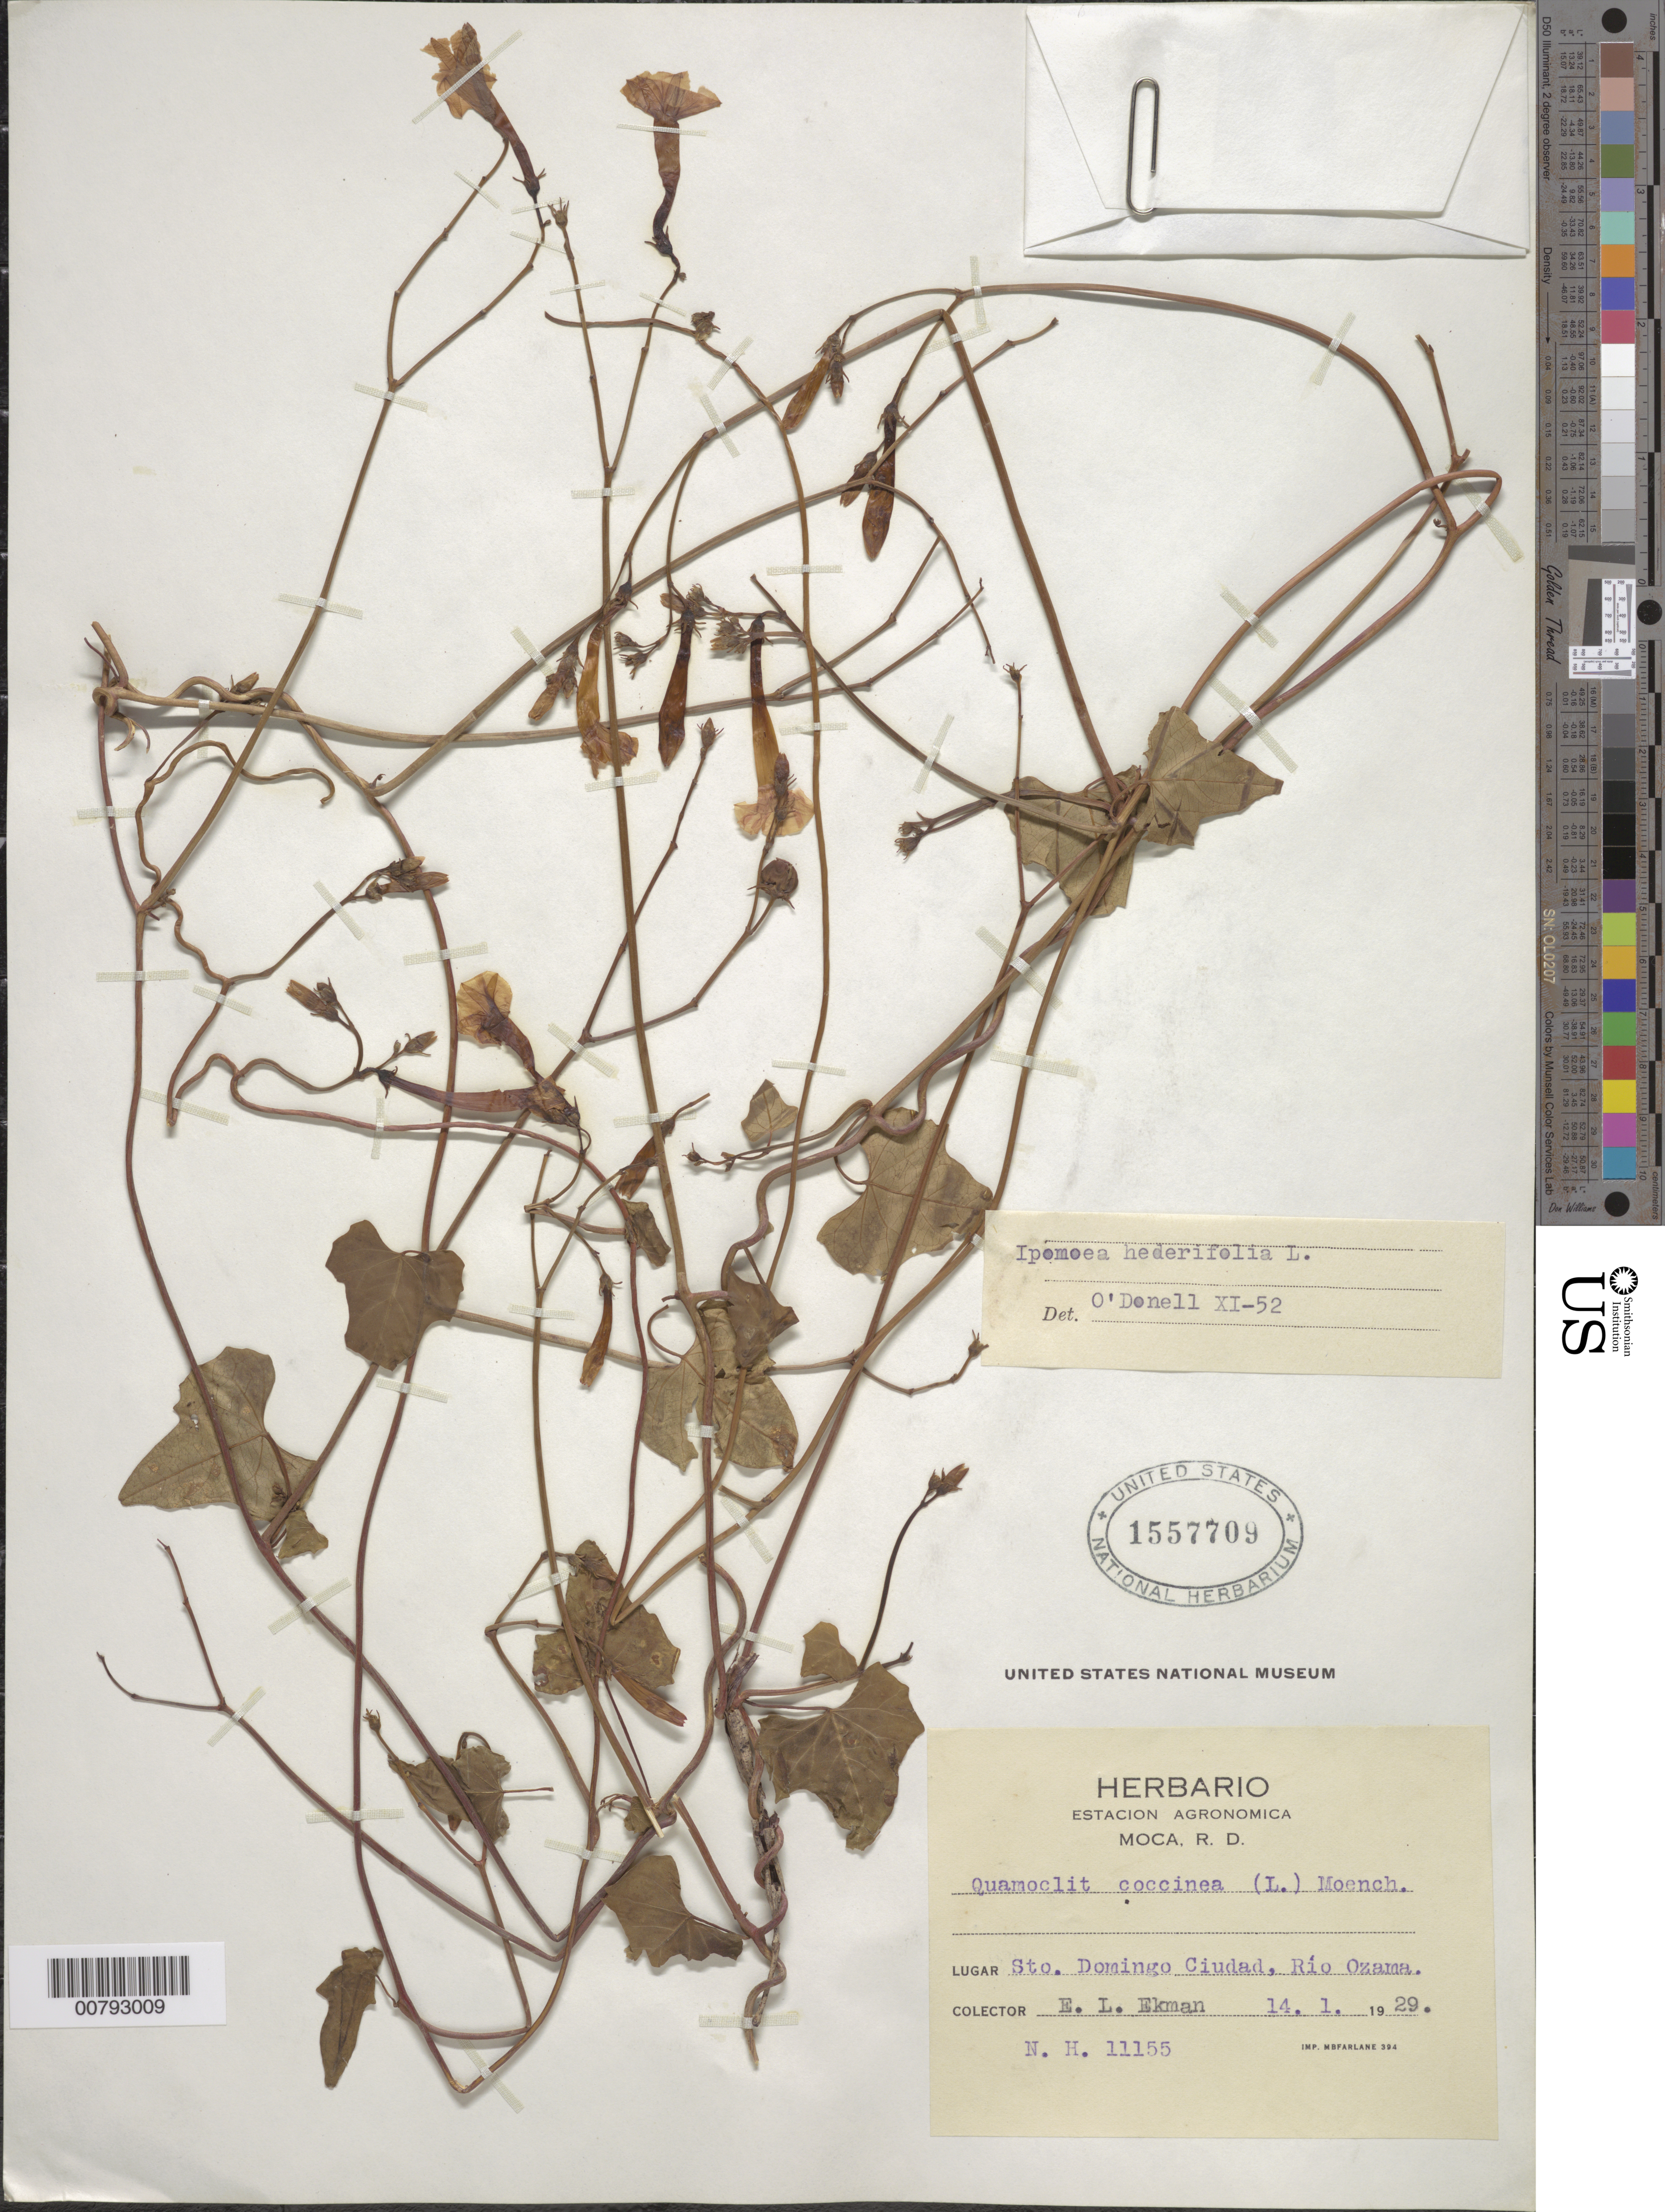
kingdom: Plantae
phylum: Tracheophyta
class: Magnoliopsida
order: Solanales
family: Convolvulaceae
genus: Ipomoea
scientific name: Ipomoea hederifolia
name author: L.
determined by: O'Donnell, --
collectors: E. L. Ekman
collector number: H 11155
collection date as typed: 14 Jan 1929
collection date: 1929-01-14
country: Dominican Republic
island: Hispaniola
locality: Santo Domingo City, Ozama River.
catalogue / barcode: US 1557709